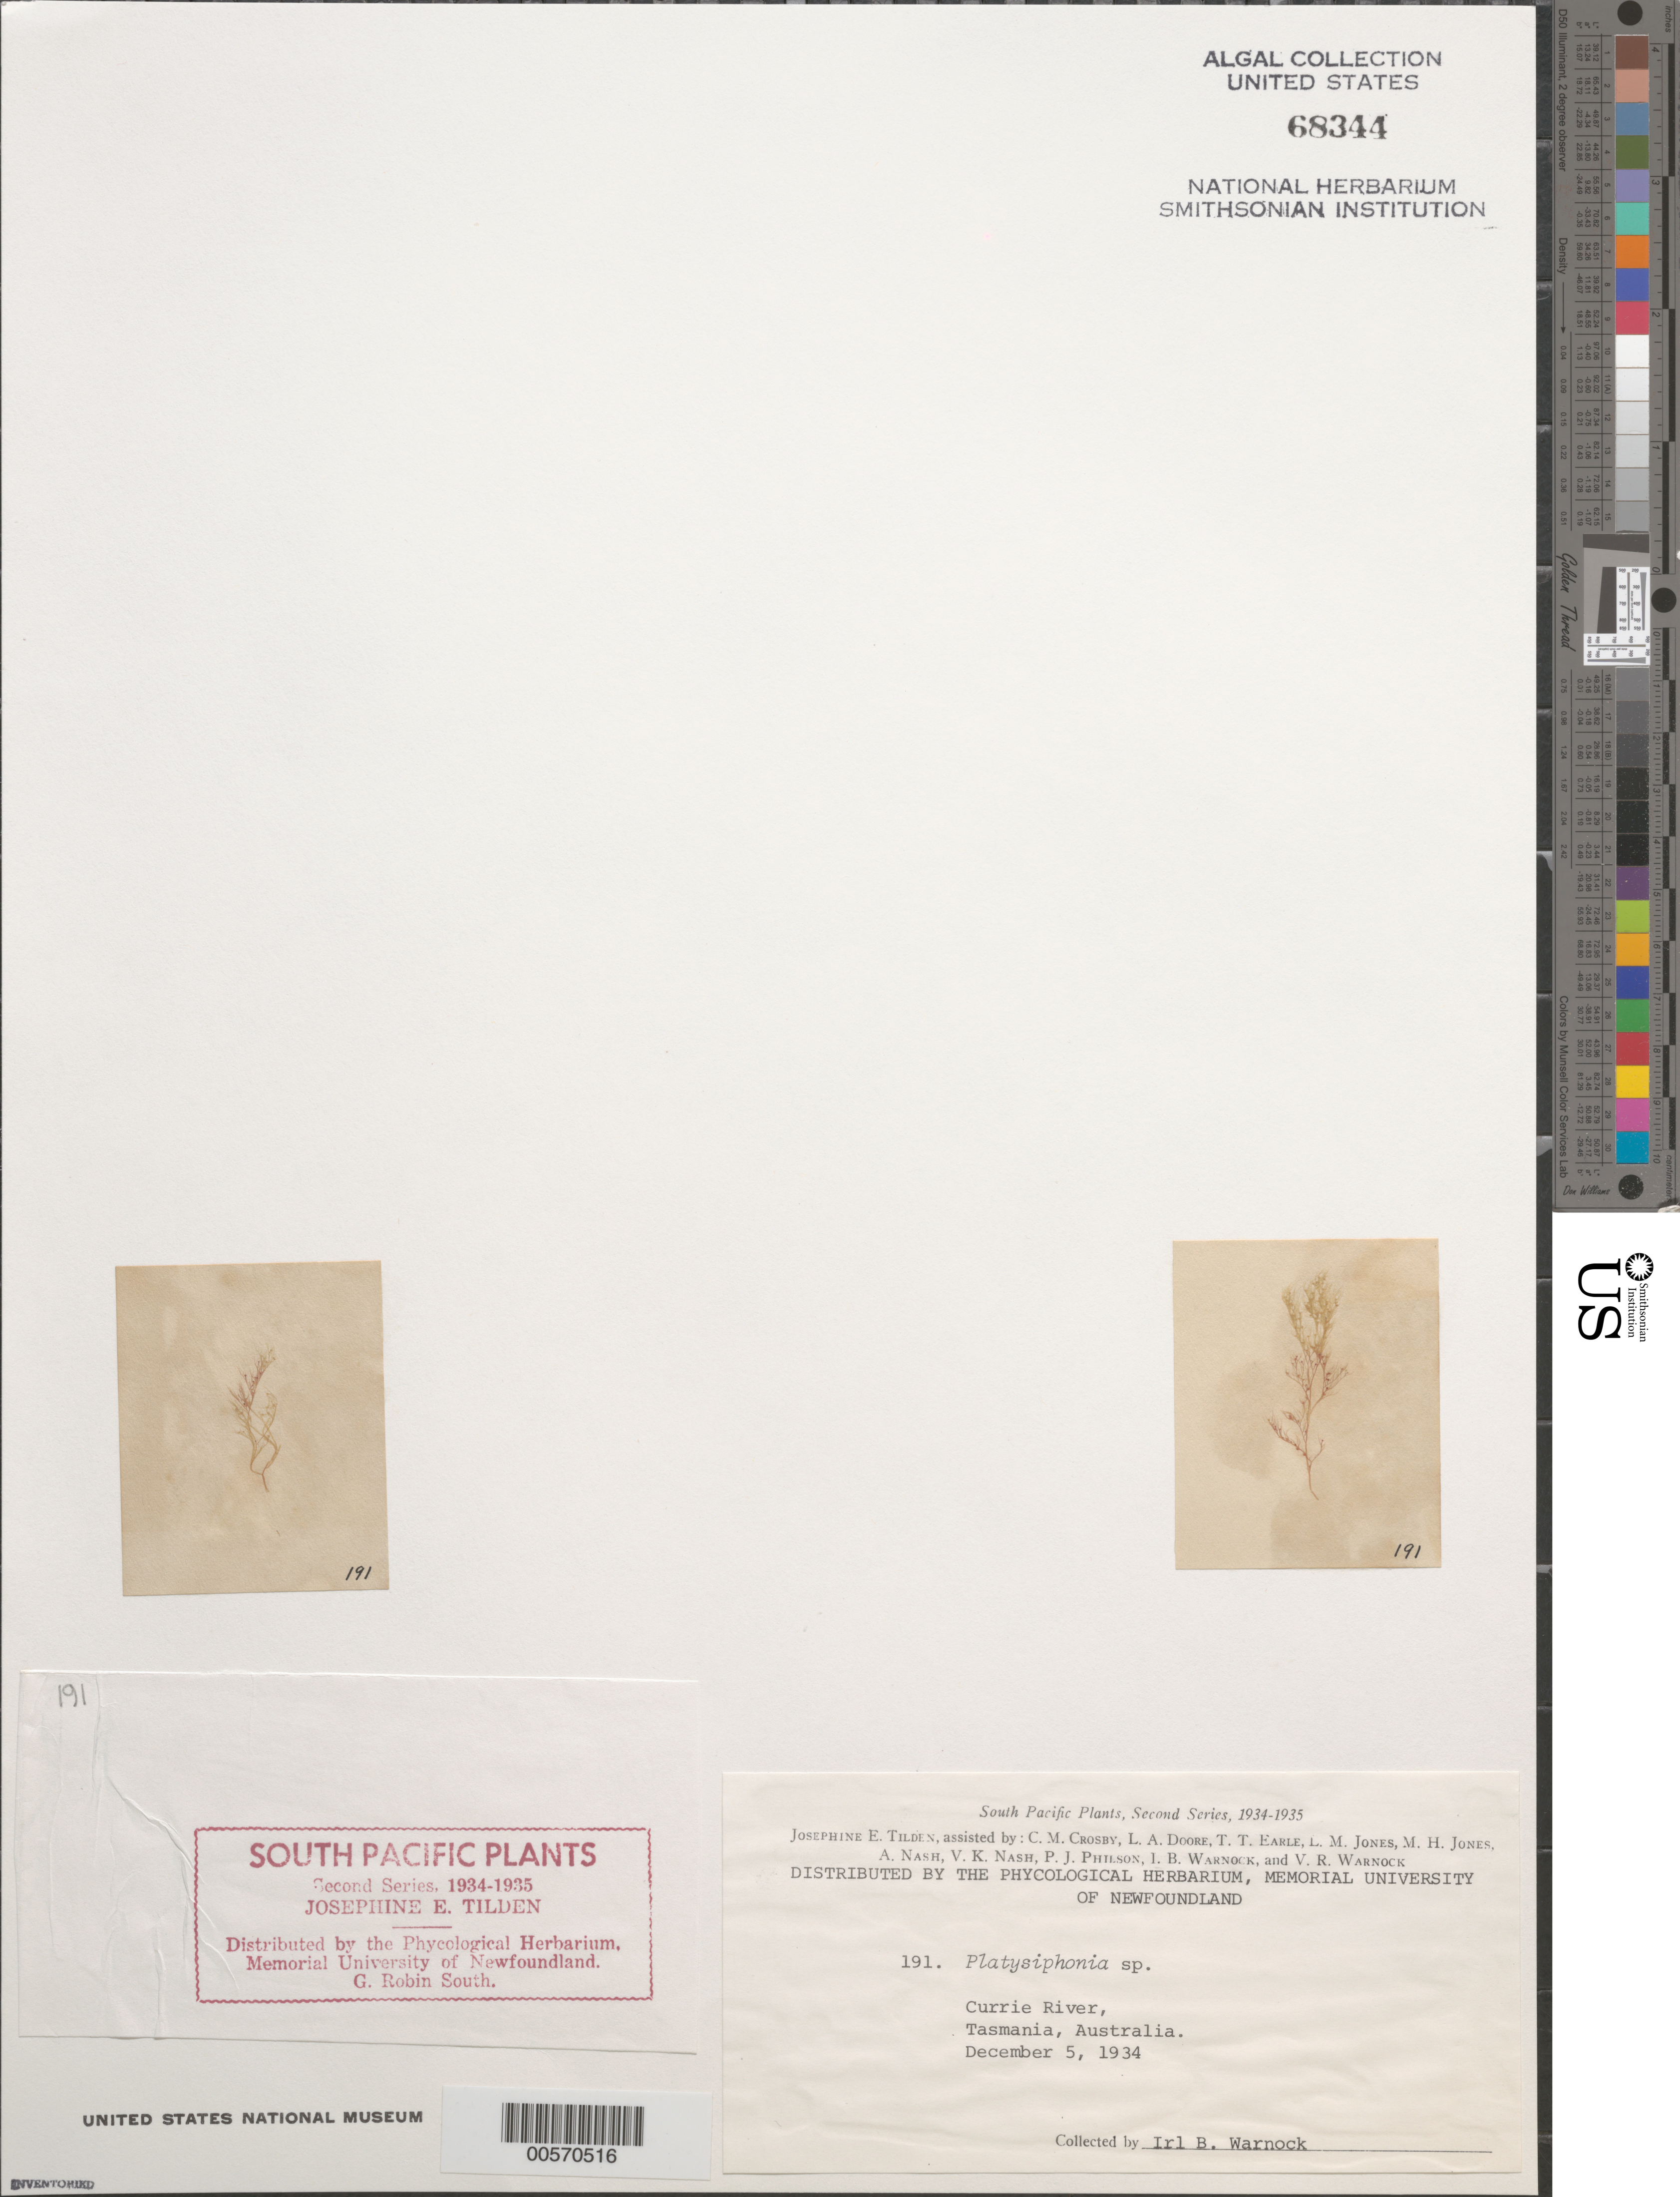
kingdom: Plantae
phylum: Rhodophyta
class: Florideophyceae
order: Ceramiales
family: Sarcomeniaceae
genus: Platysiphonia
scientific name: Platysiphonia sp.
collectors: I. Warnock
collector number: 191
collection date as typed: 05 Dec 1934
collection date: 1934-12-05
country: Australia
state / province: Tasmania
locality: Currie River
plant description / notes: Tilden, South Pacific Plants, Second Series, 1934-1935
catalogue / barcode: US 68344